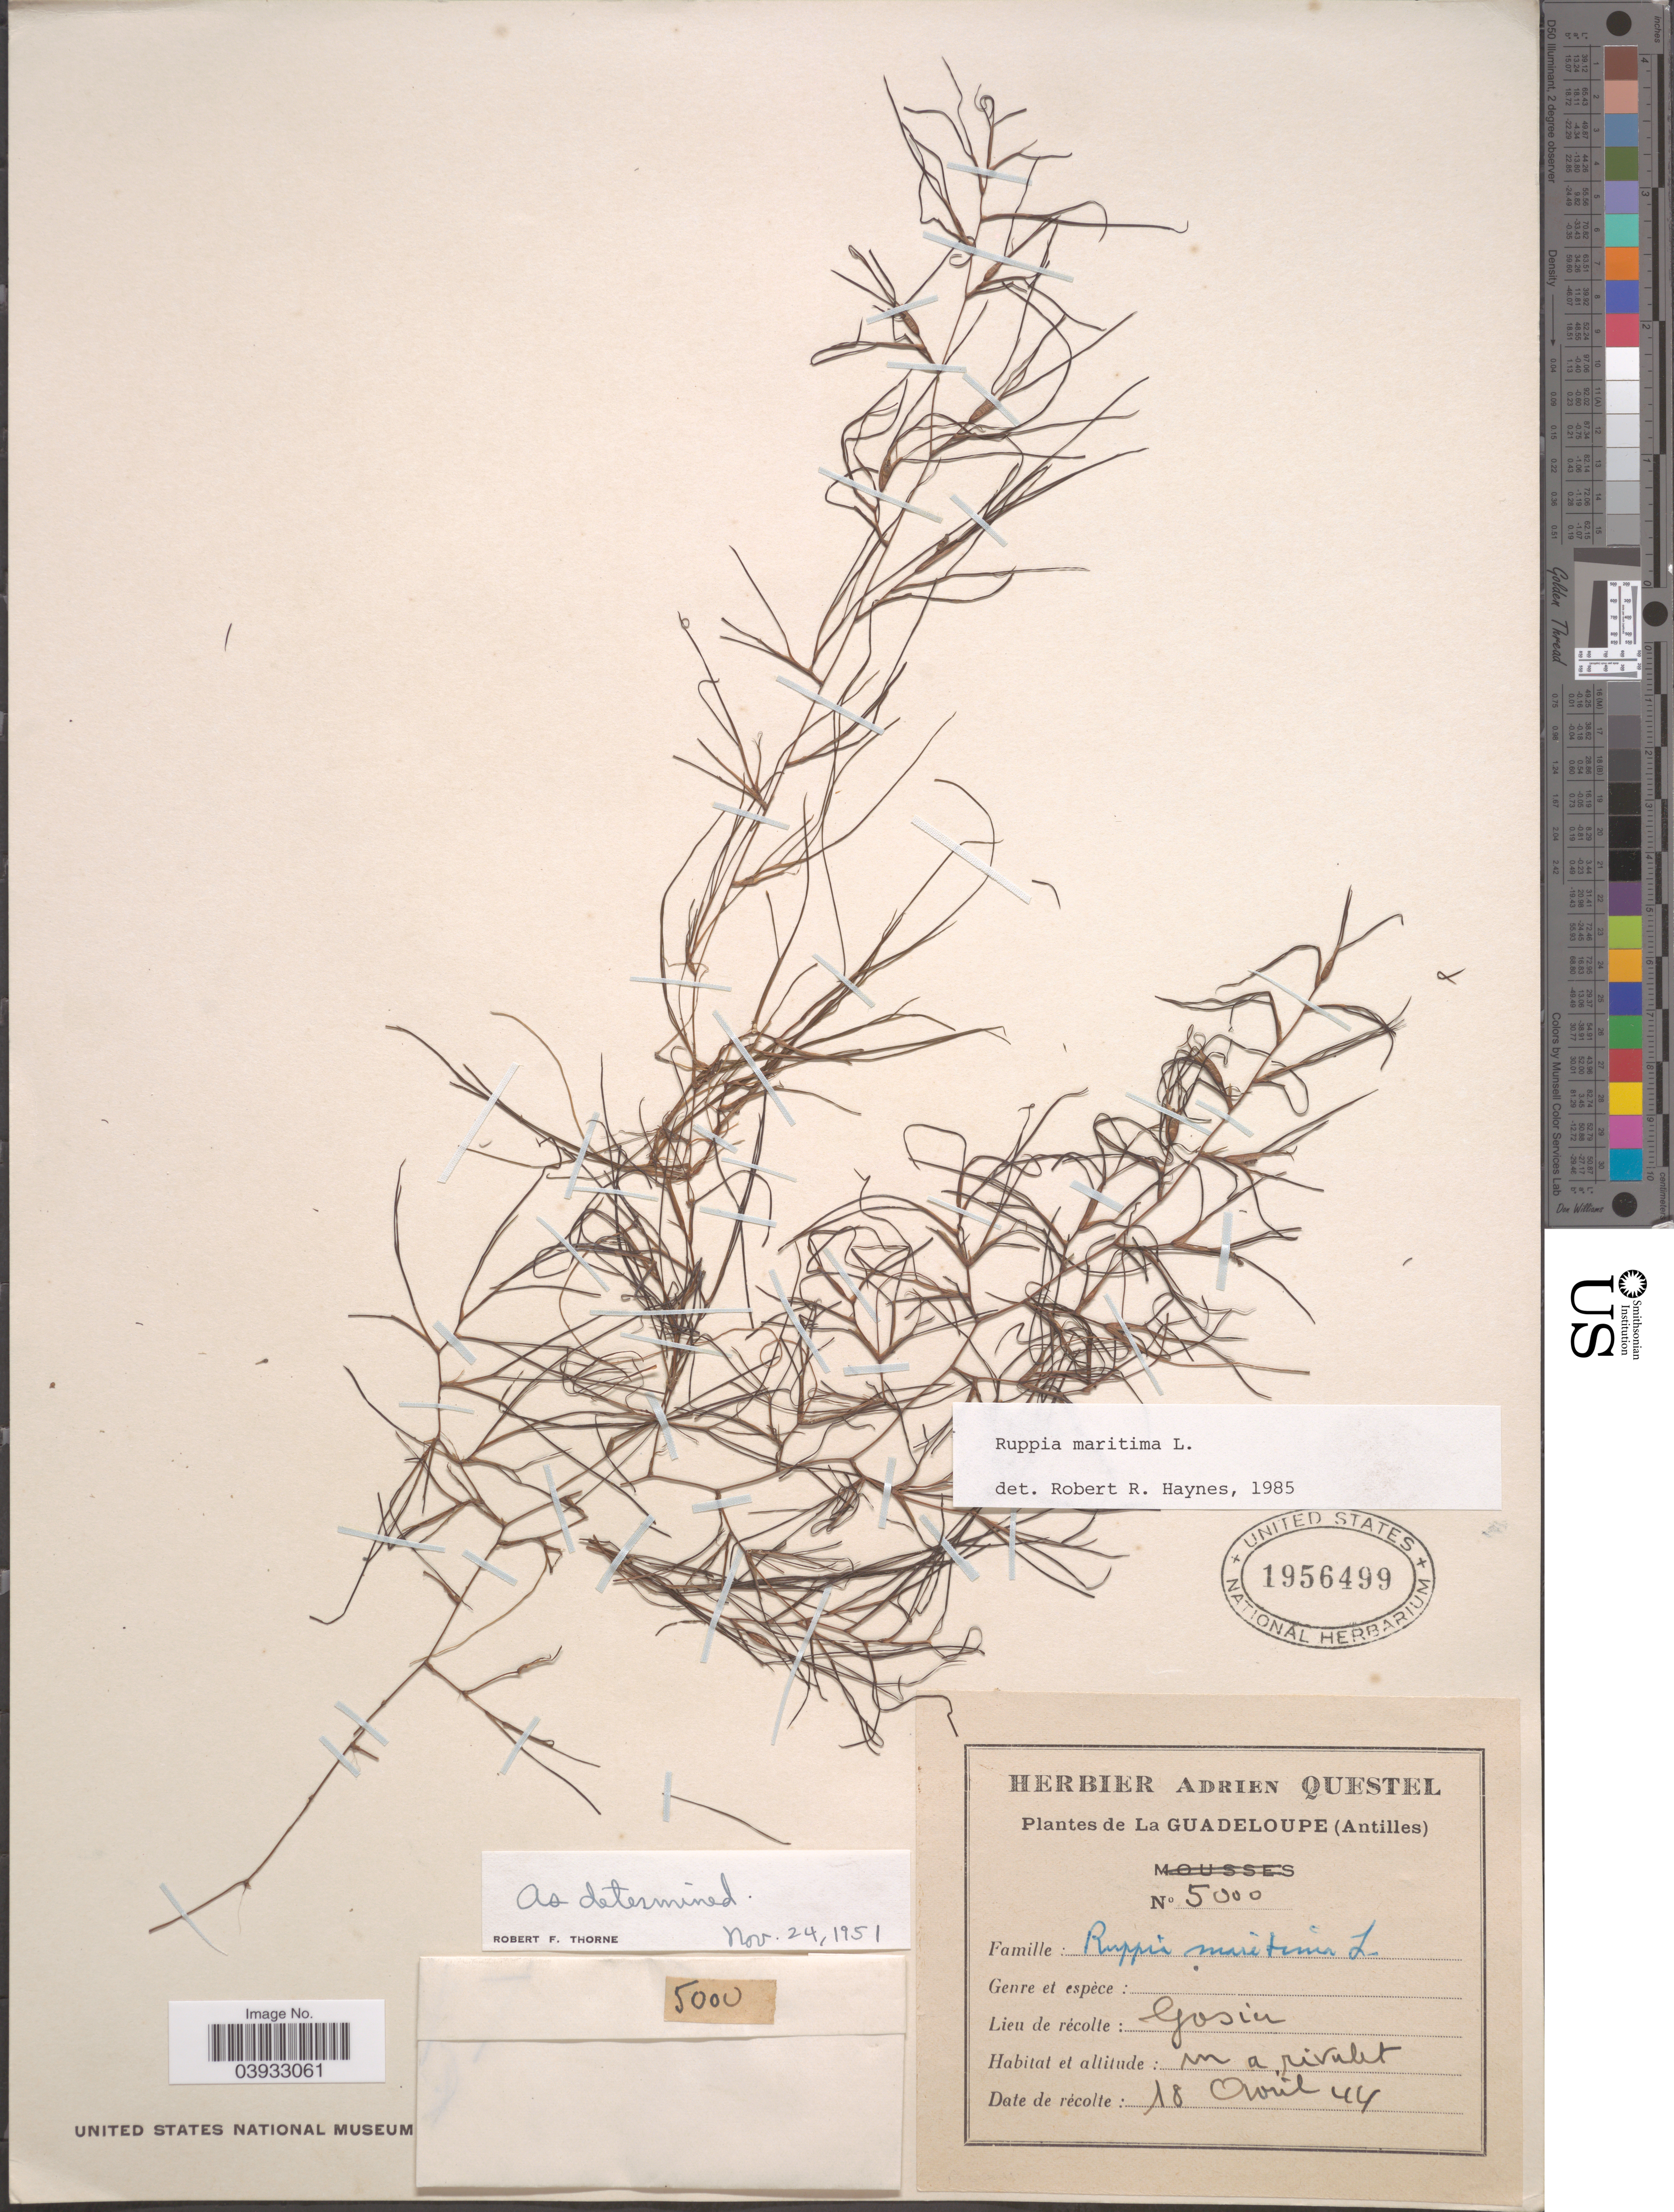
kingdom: Plantae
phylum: Tracheophyta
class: Liliopsida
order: Alismatales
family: Ruppiaceae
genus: Ruppia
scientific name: Ruppia maritima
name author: L.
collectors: A. Questel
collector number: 5000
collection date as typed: Transcribed d/m/y: 18/4/44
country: Guadeloupe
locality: (Antilles). Gosier.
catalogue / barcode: US 1956499